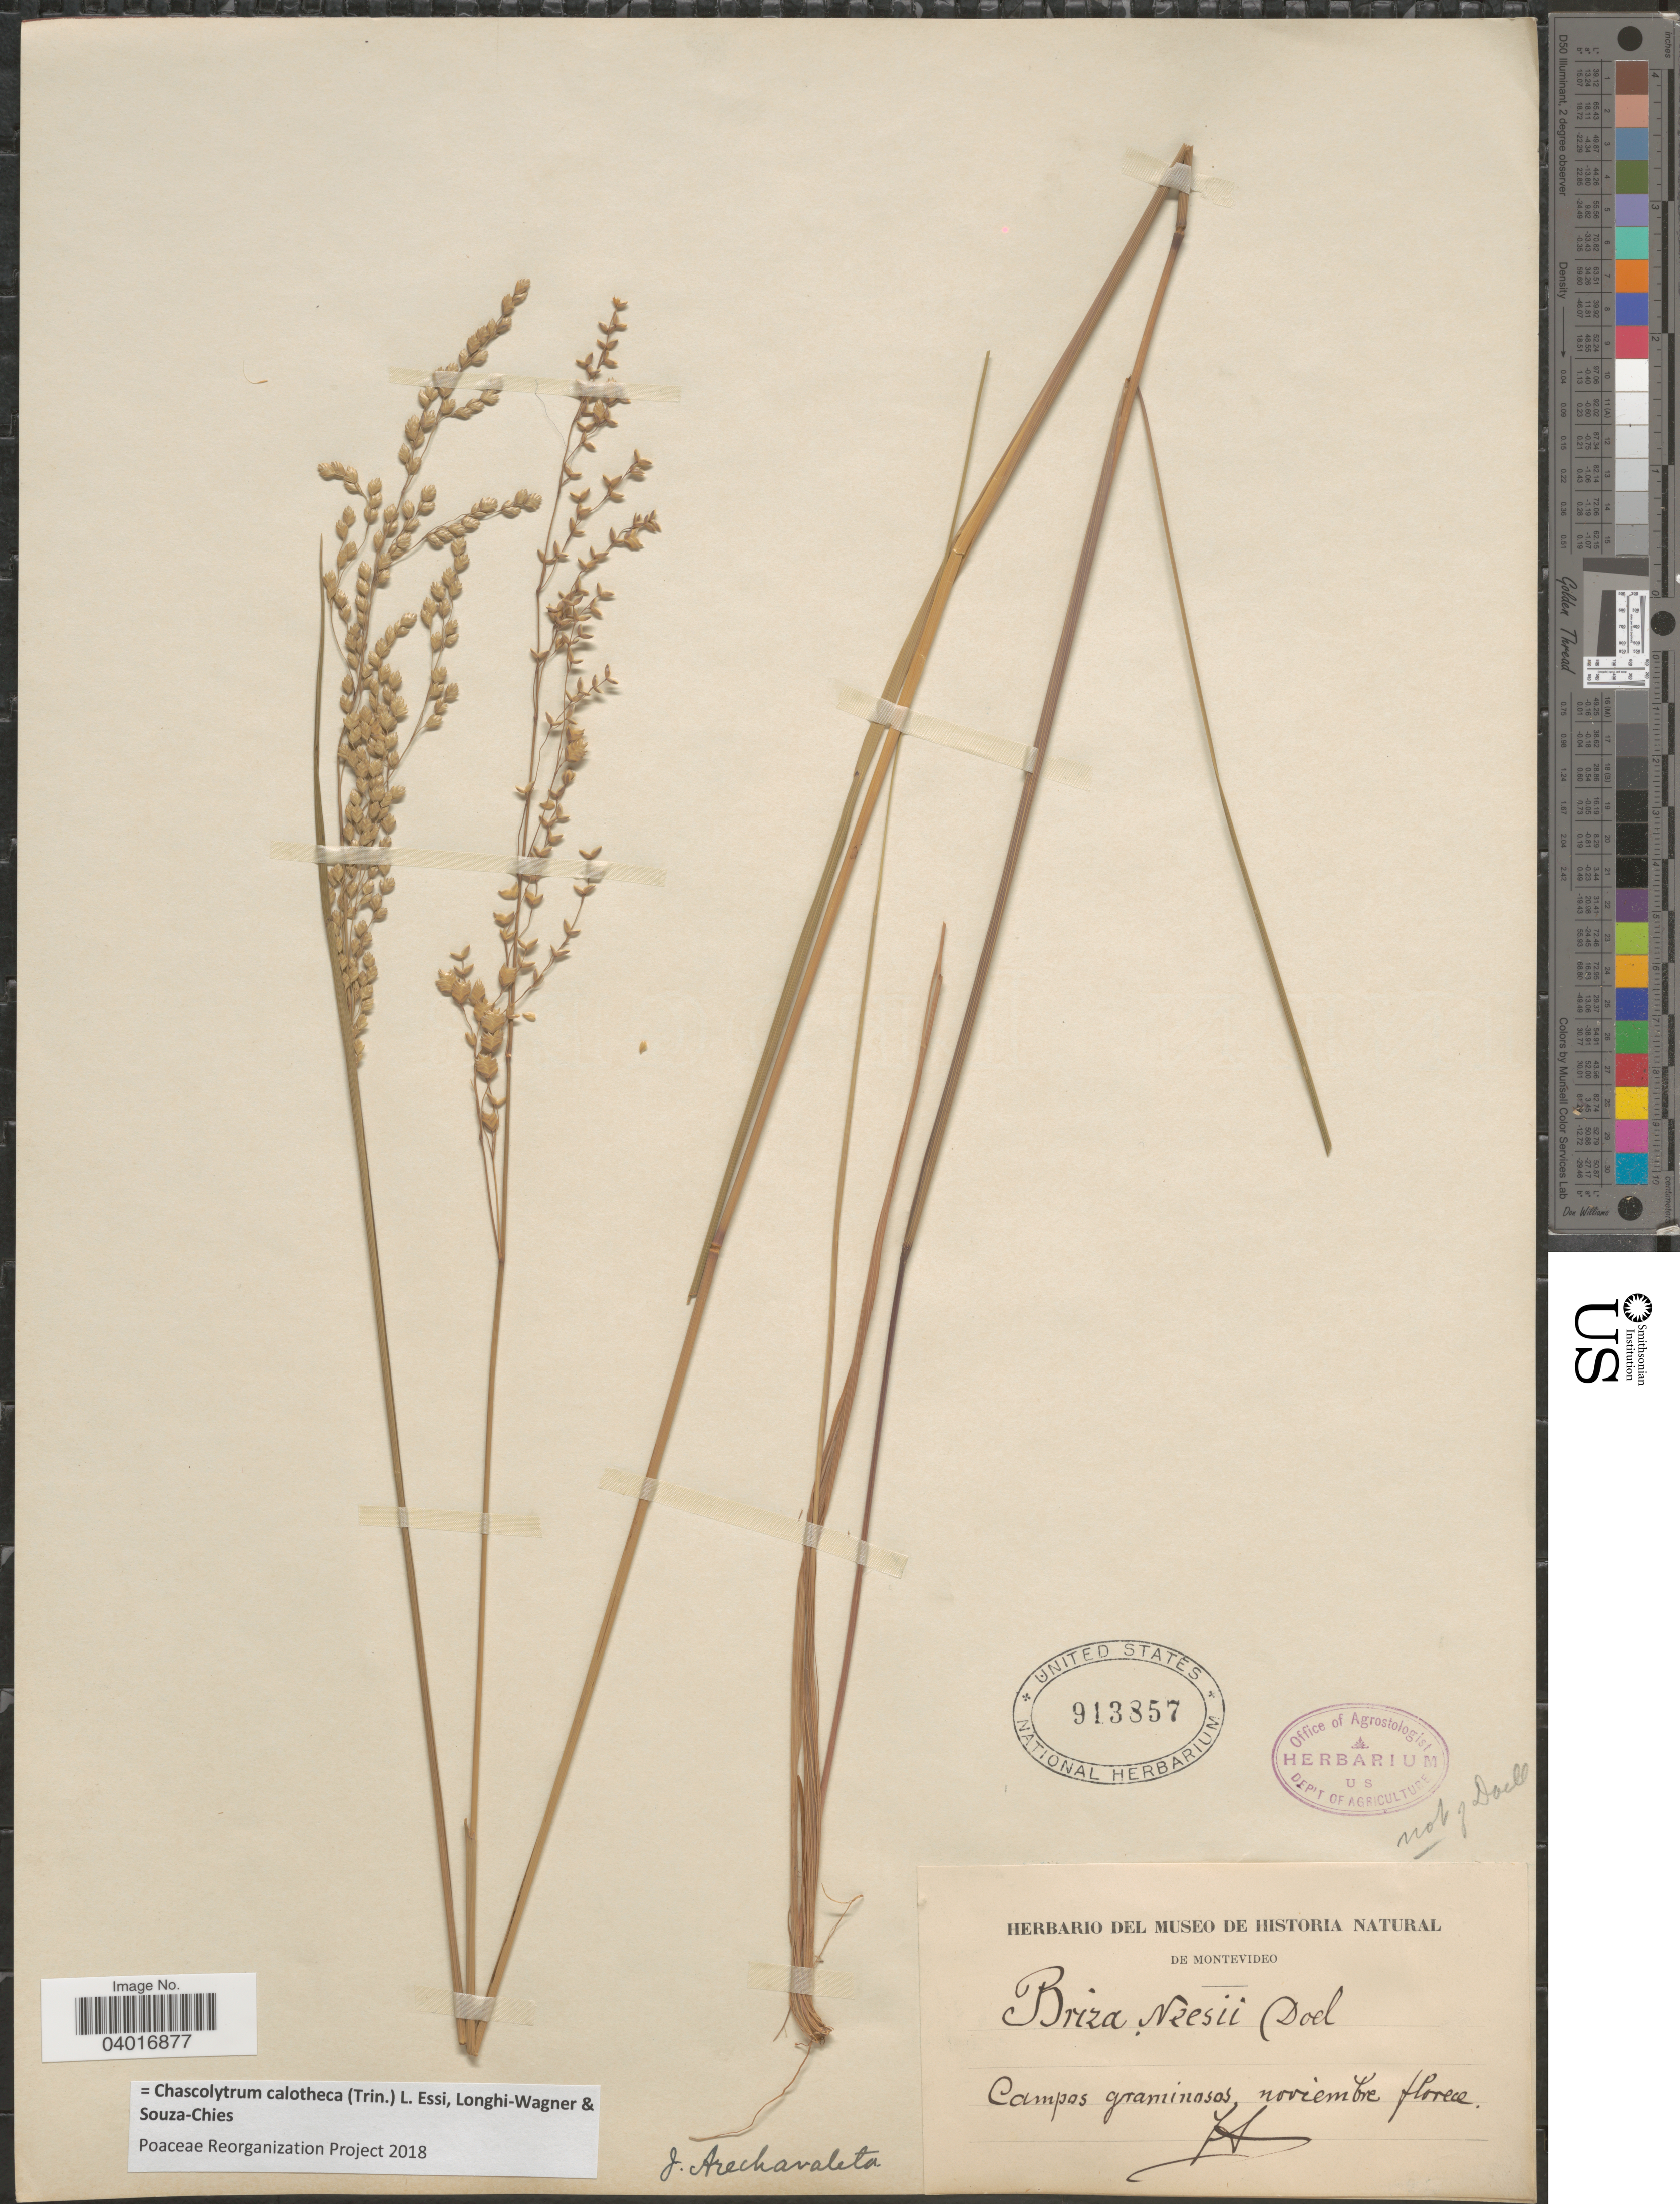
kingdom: Plantae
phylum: Tracheophyta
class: Liliopsida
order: Poales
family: Poaceae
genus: Chascolytrum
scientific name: Chascolytrum calotheca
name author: (Trin.) L. Essi et al.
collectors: J. Arechavaleta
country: Uruguay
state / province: Montevideo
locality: Campos graminosos.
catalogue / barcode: US 913857